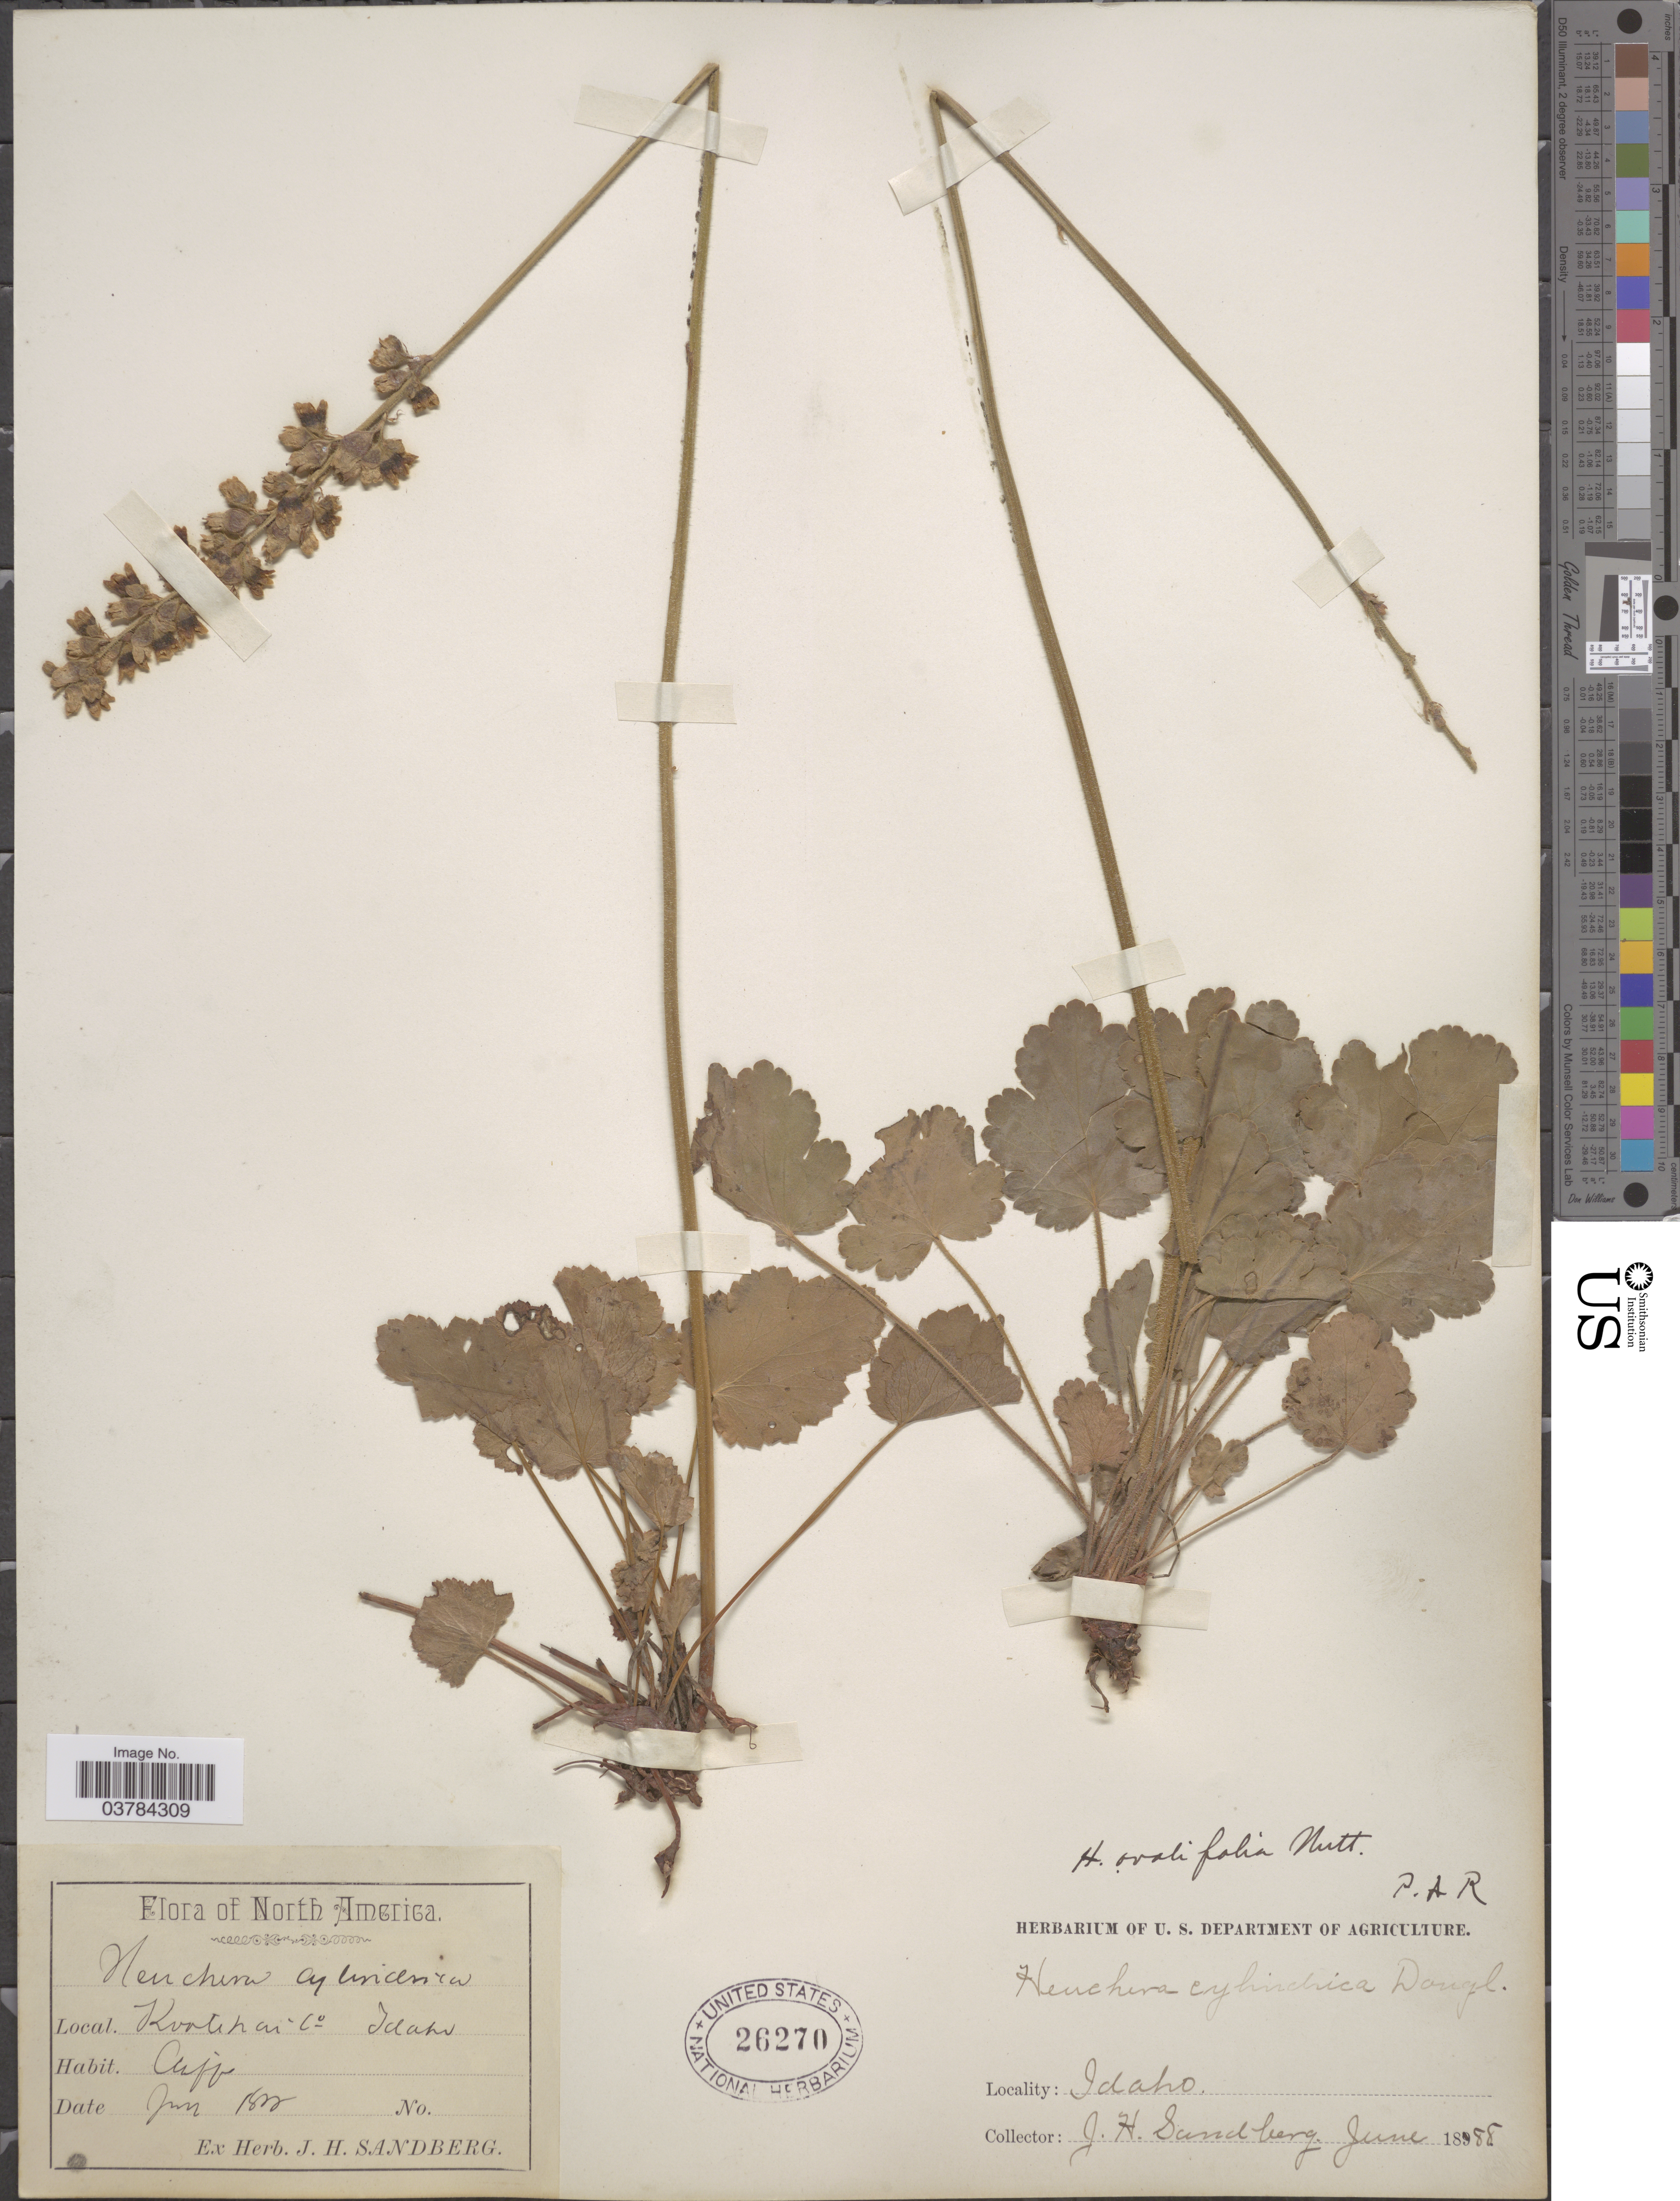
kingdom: Plantae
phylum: Tracheophyta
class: Magnoliopsida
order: Saxifragales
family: Saxifragaceae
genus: Heuchera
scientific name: Heuchera columbiana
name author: Rydb.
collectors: ex. herb. J. H. Sandberg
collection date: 1802-06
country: United States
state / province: Idaho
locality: Kootenai Co.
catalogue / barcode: US 26270